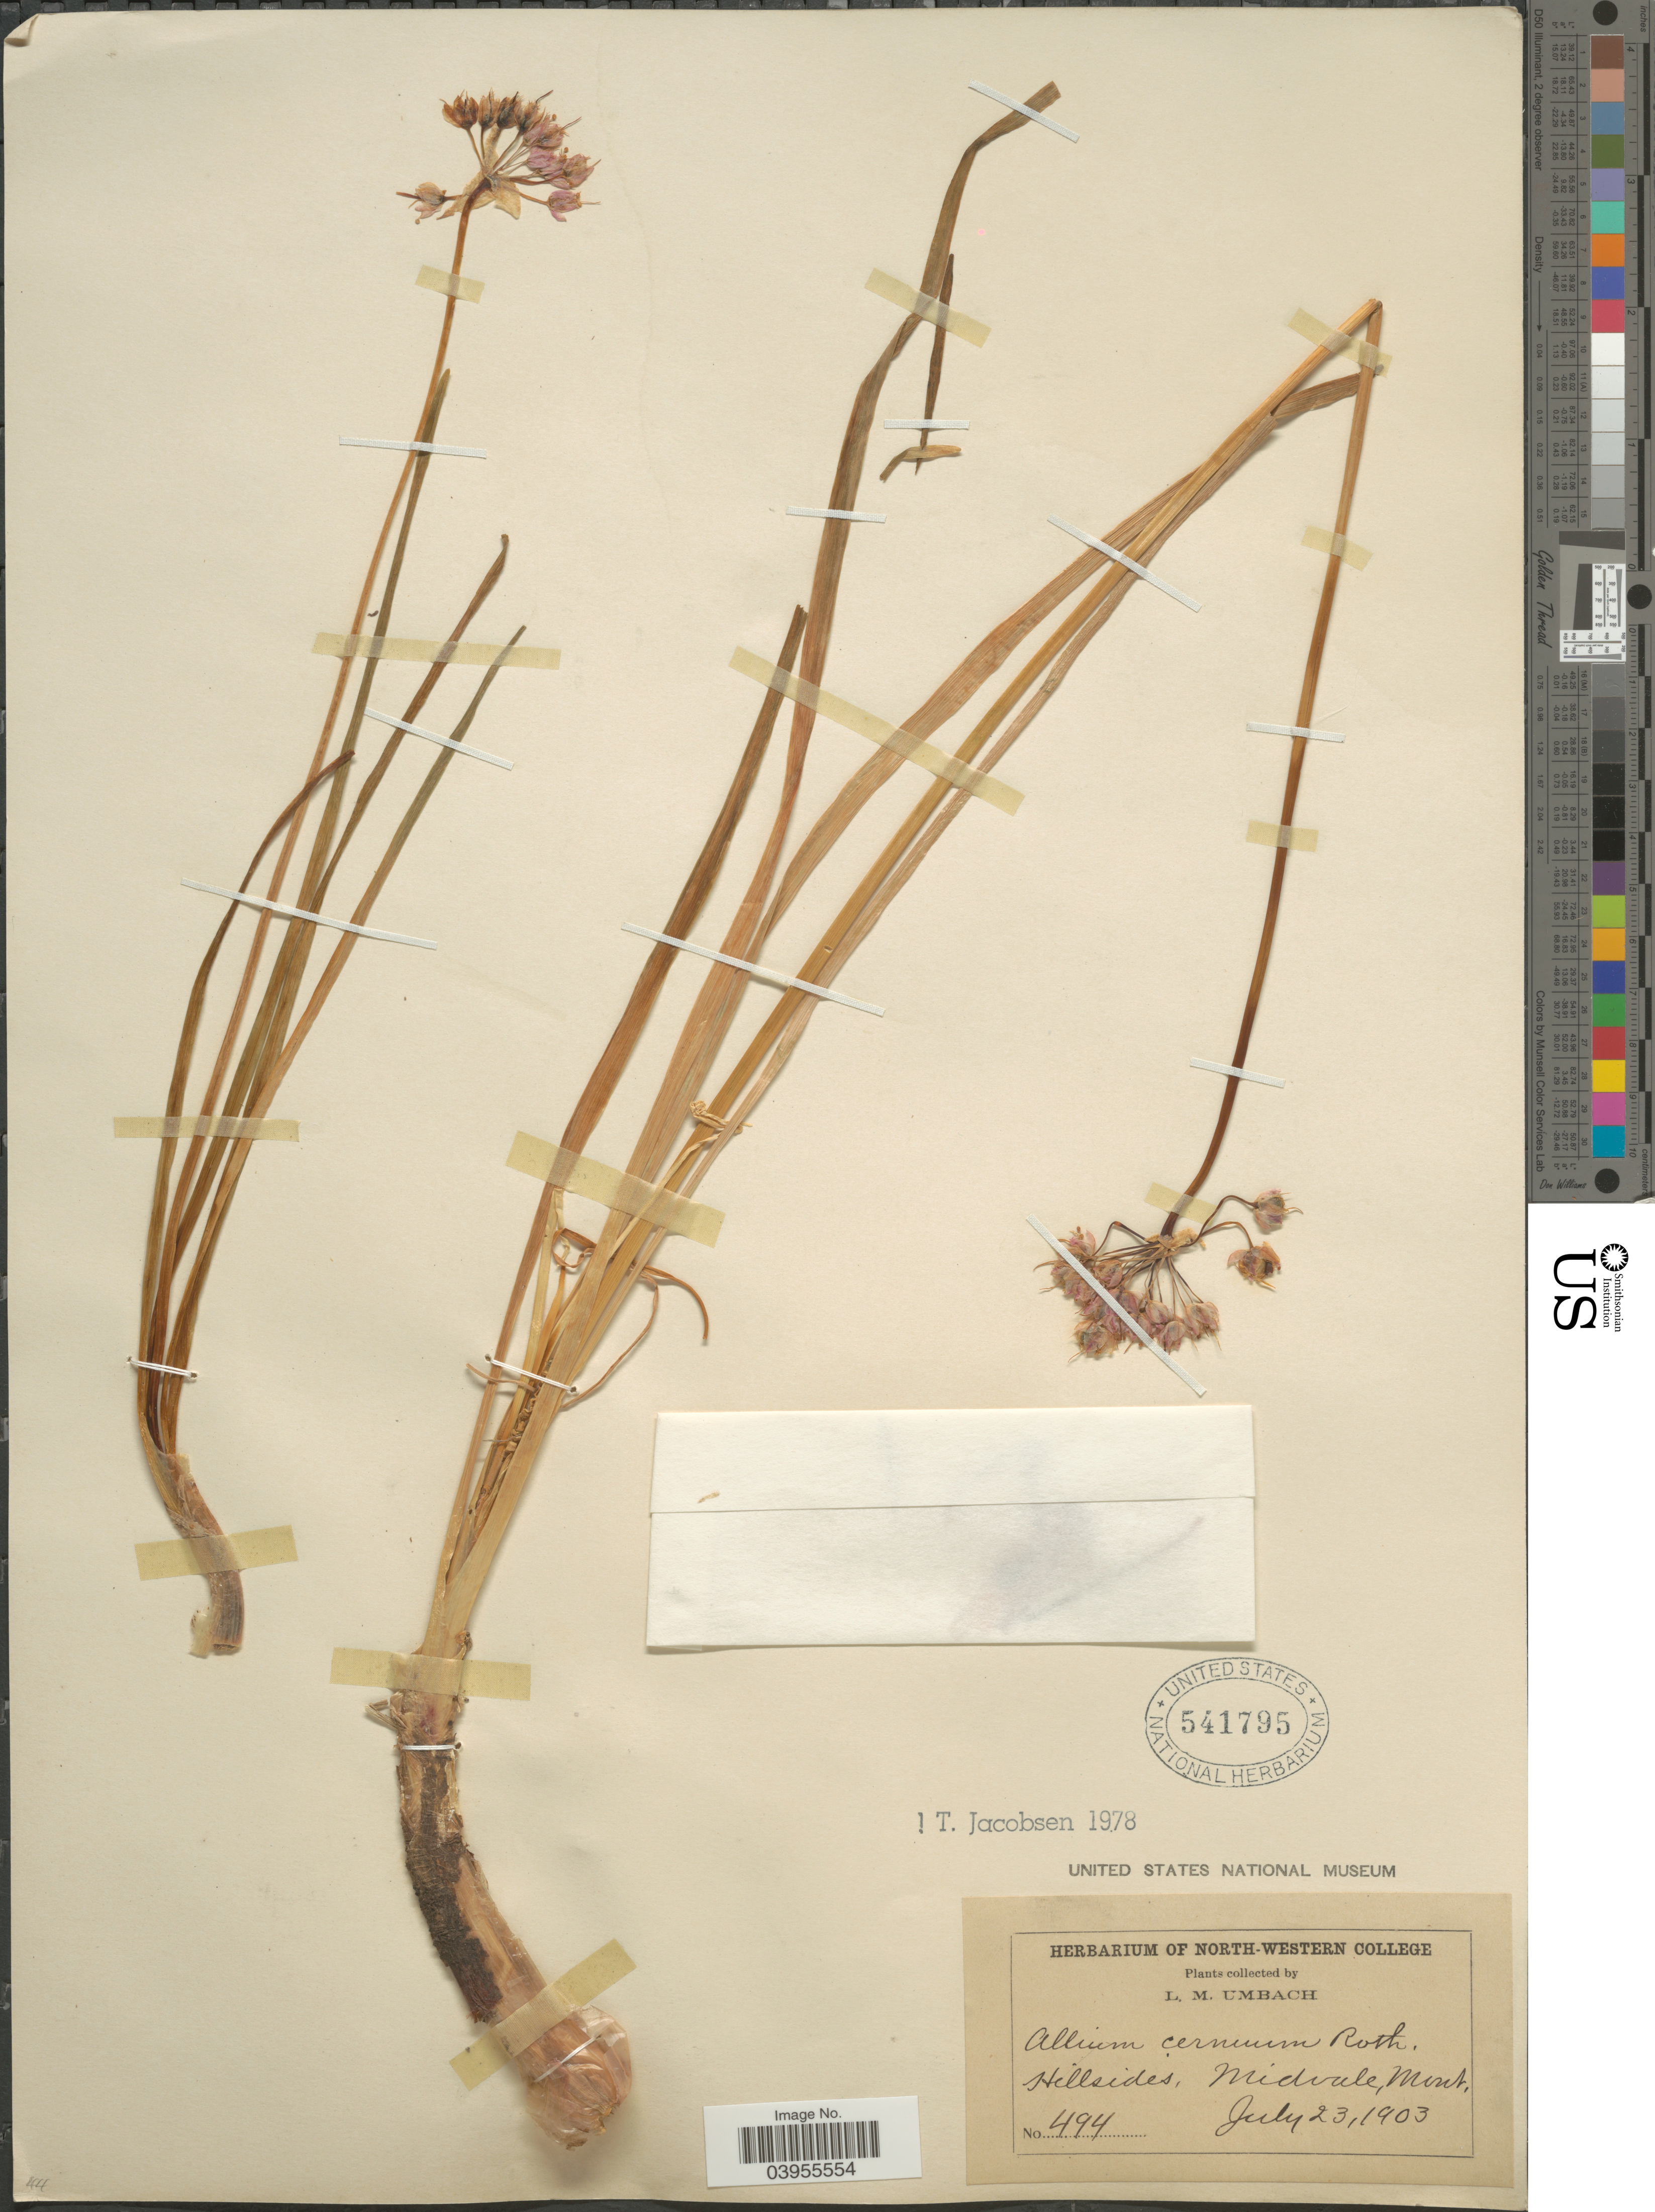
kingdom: Plantae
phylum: Tracheophyta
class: Liliopsida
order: Asparagales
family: Amaryllidaceae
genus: Allium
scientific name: Allium cernuum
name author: Roth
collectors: L. M. Umbach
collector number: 494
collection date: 1903-07-23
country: United States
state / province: Montana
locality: Hillsides, Midvale.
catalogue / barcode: US 541795